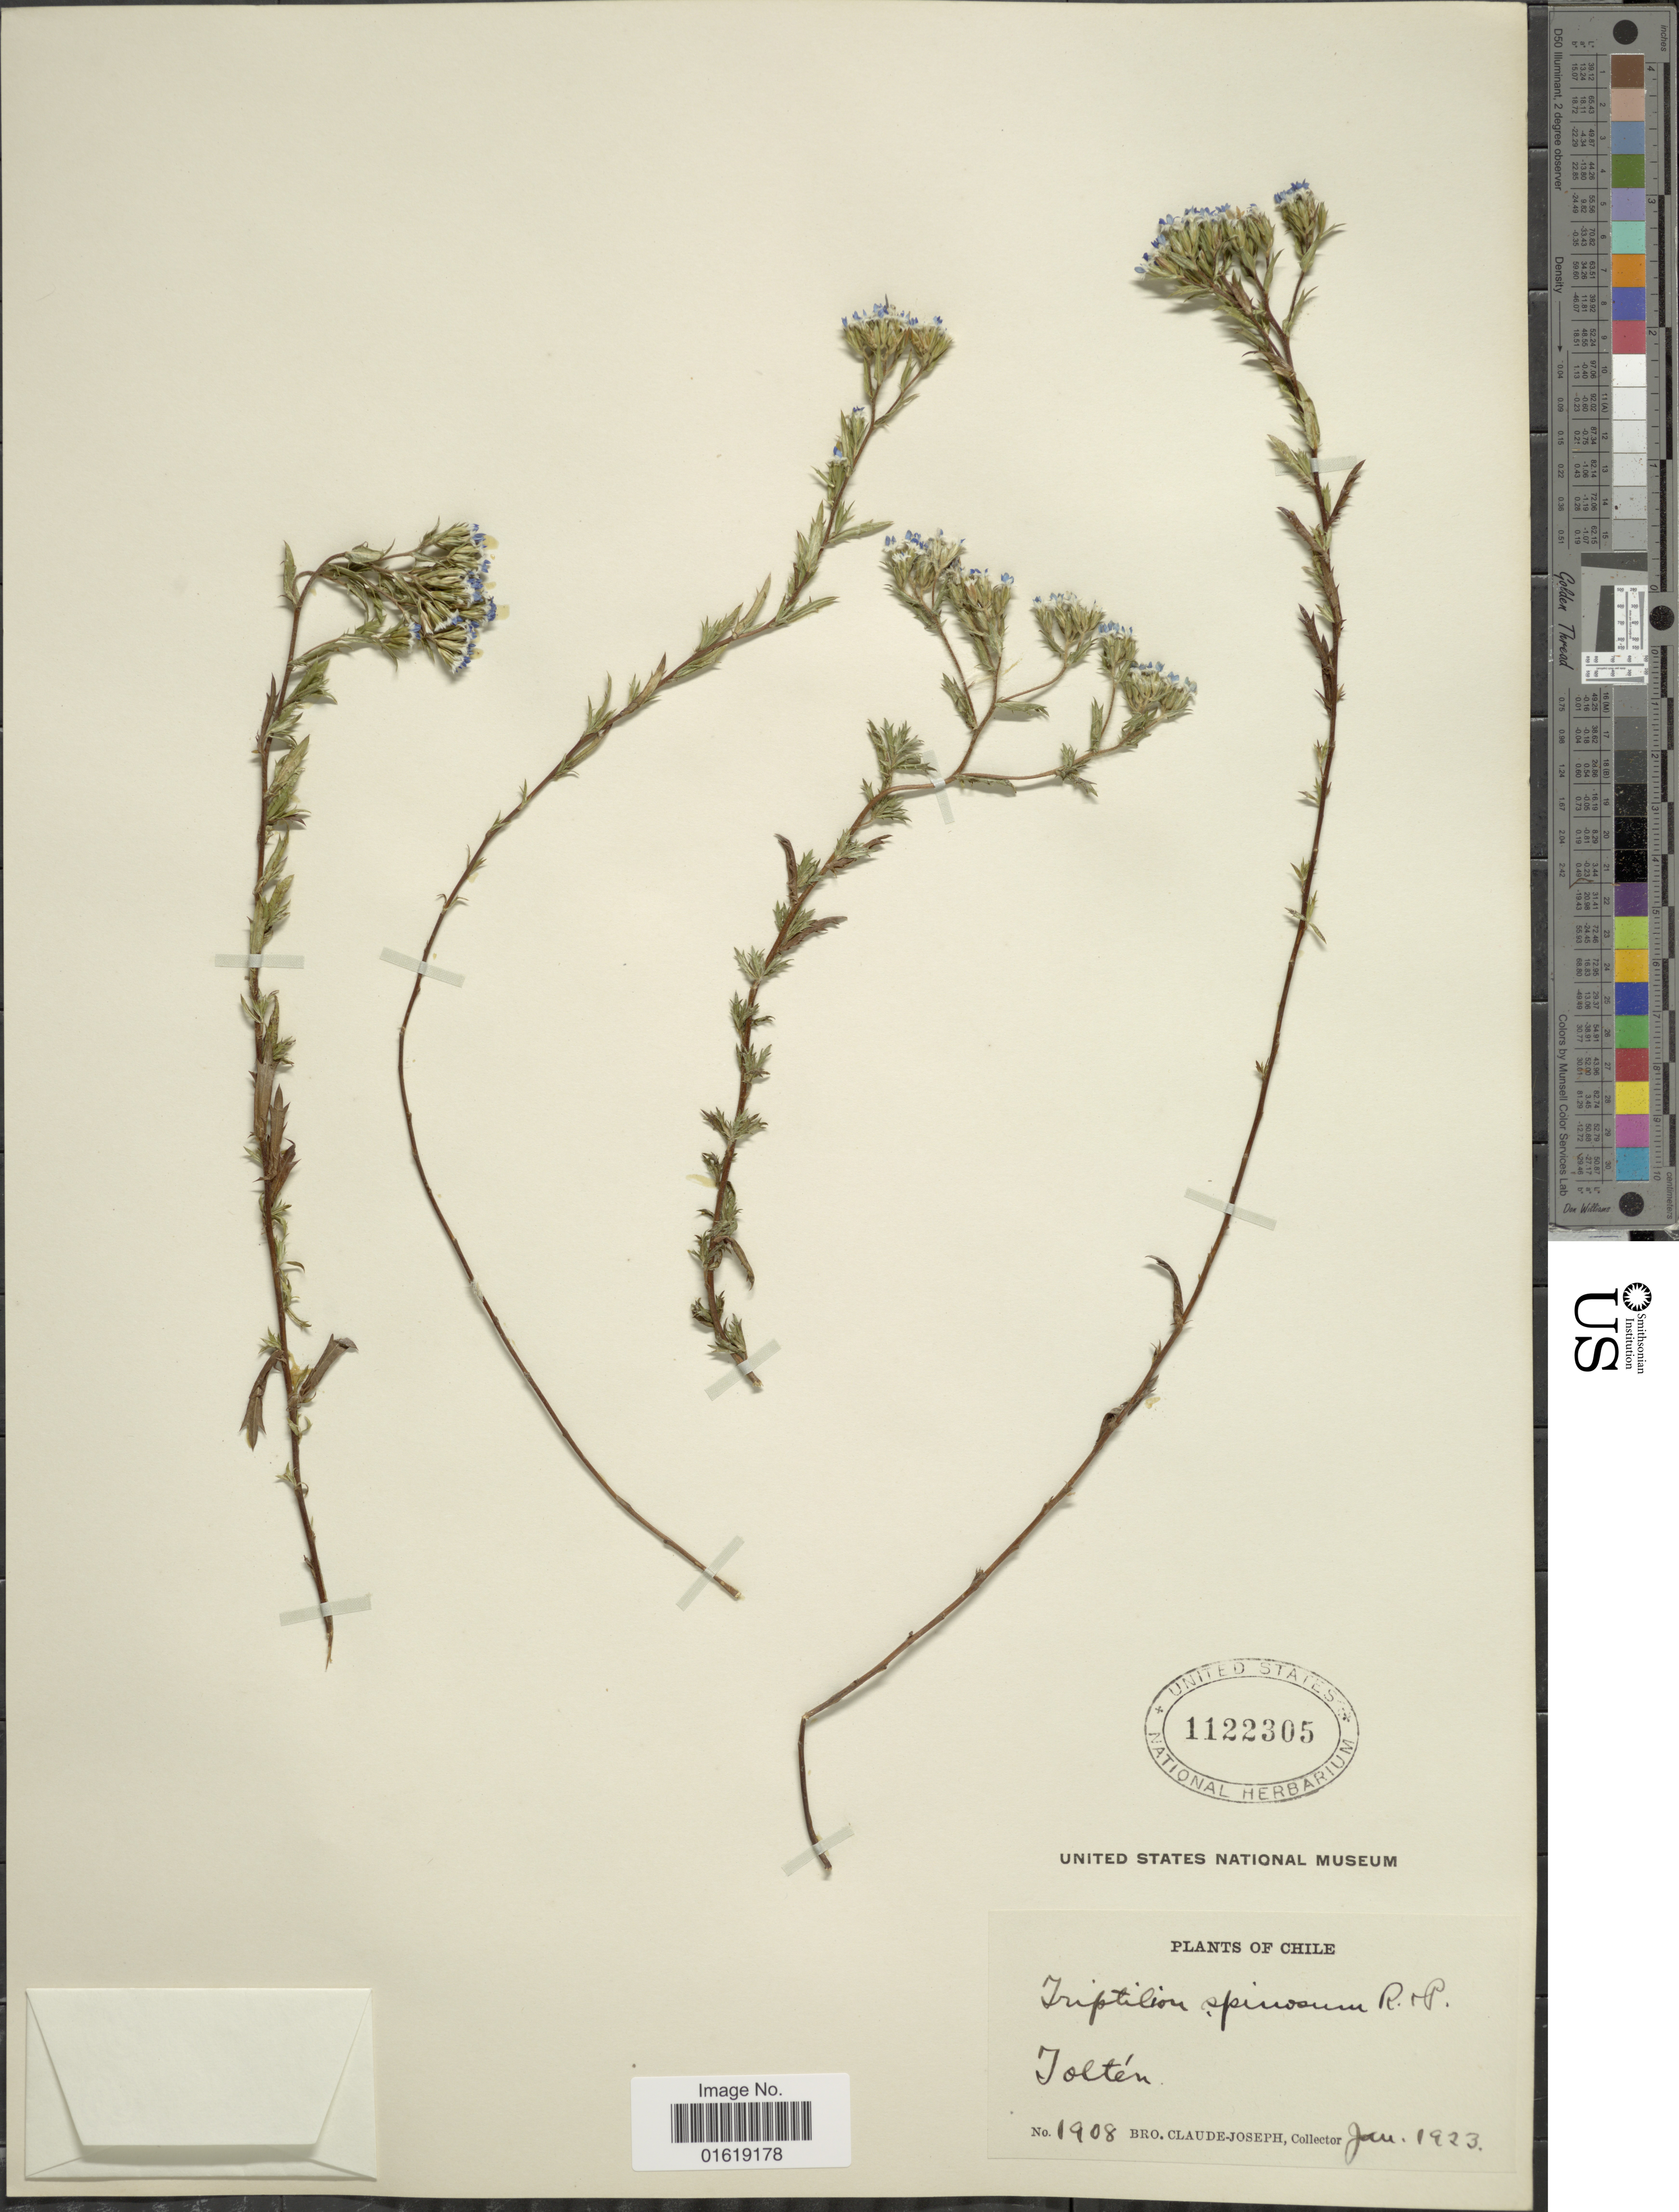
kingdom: Plantae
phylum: Tracheophyta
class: Magnoliopsida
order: Asterales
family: Asteraceae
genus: Triptilion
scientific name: Triptilion spinosum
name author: Ruiz & Pav.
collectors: Bro. Claude-Joseph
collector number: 1908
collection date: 1923-01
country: Chile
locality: Toltén.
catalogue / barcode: US 1122305